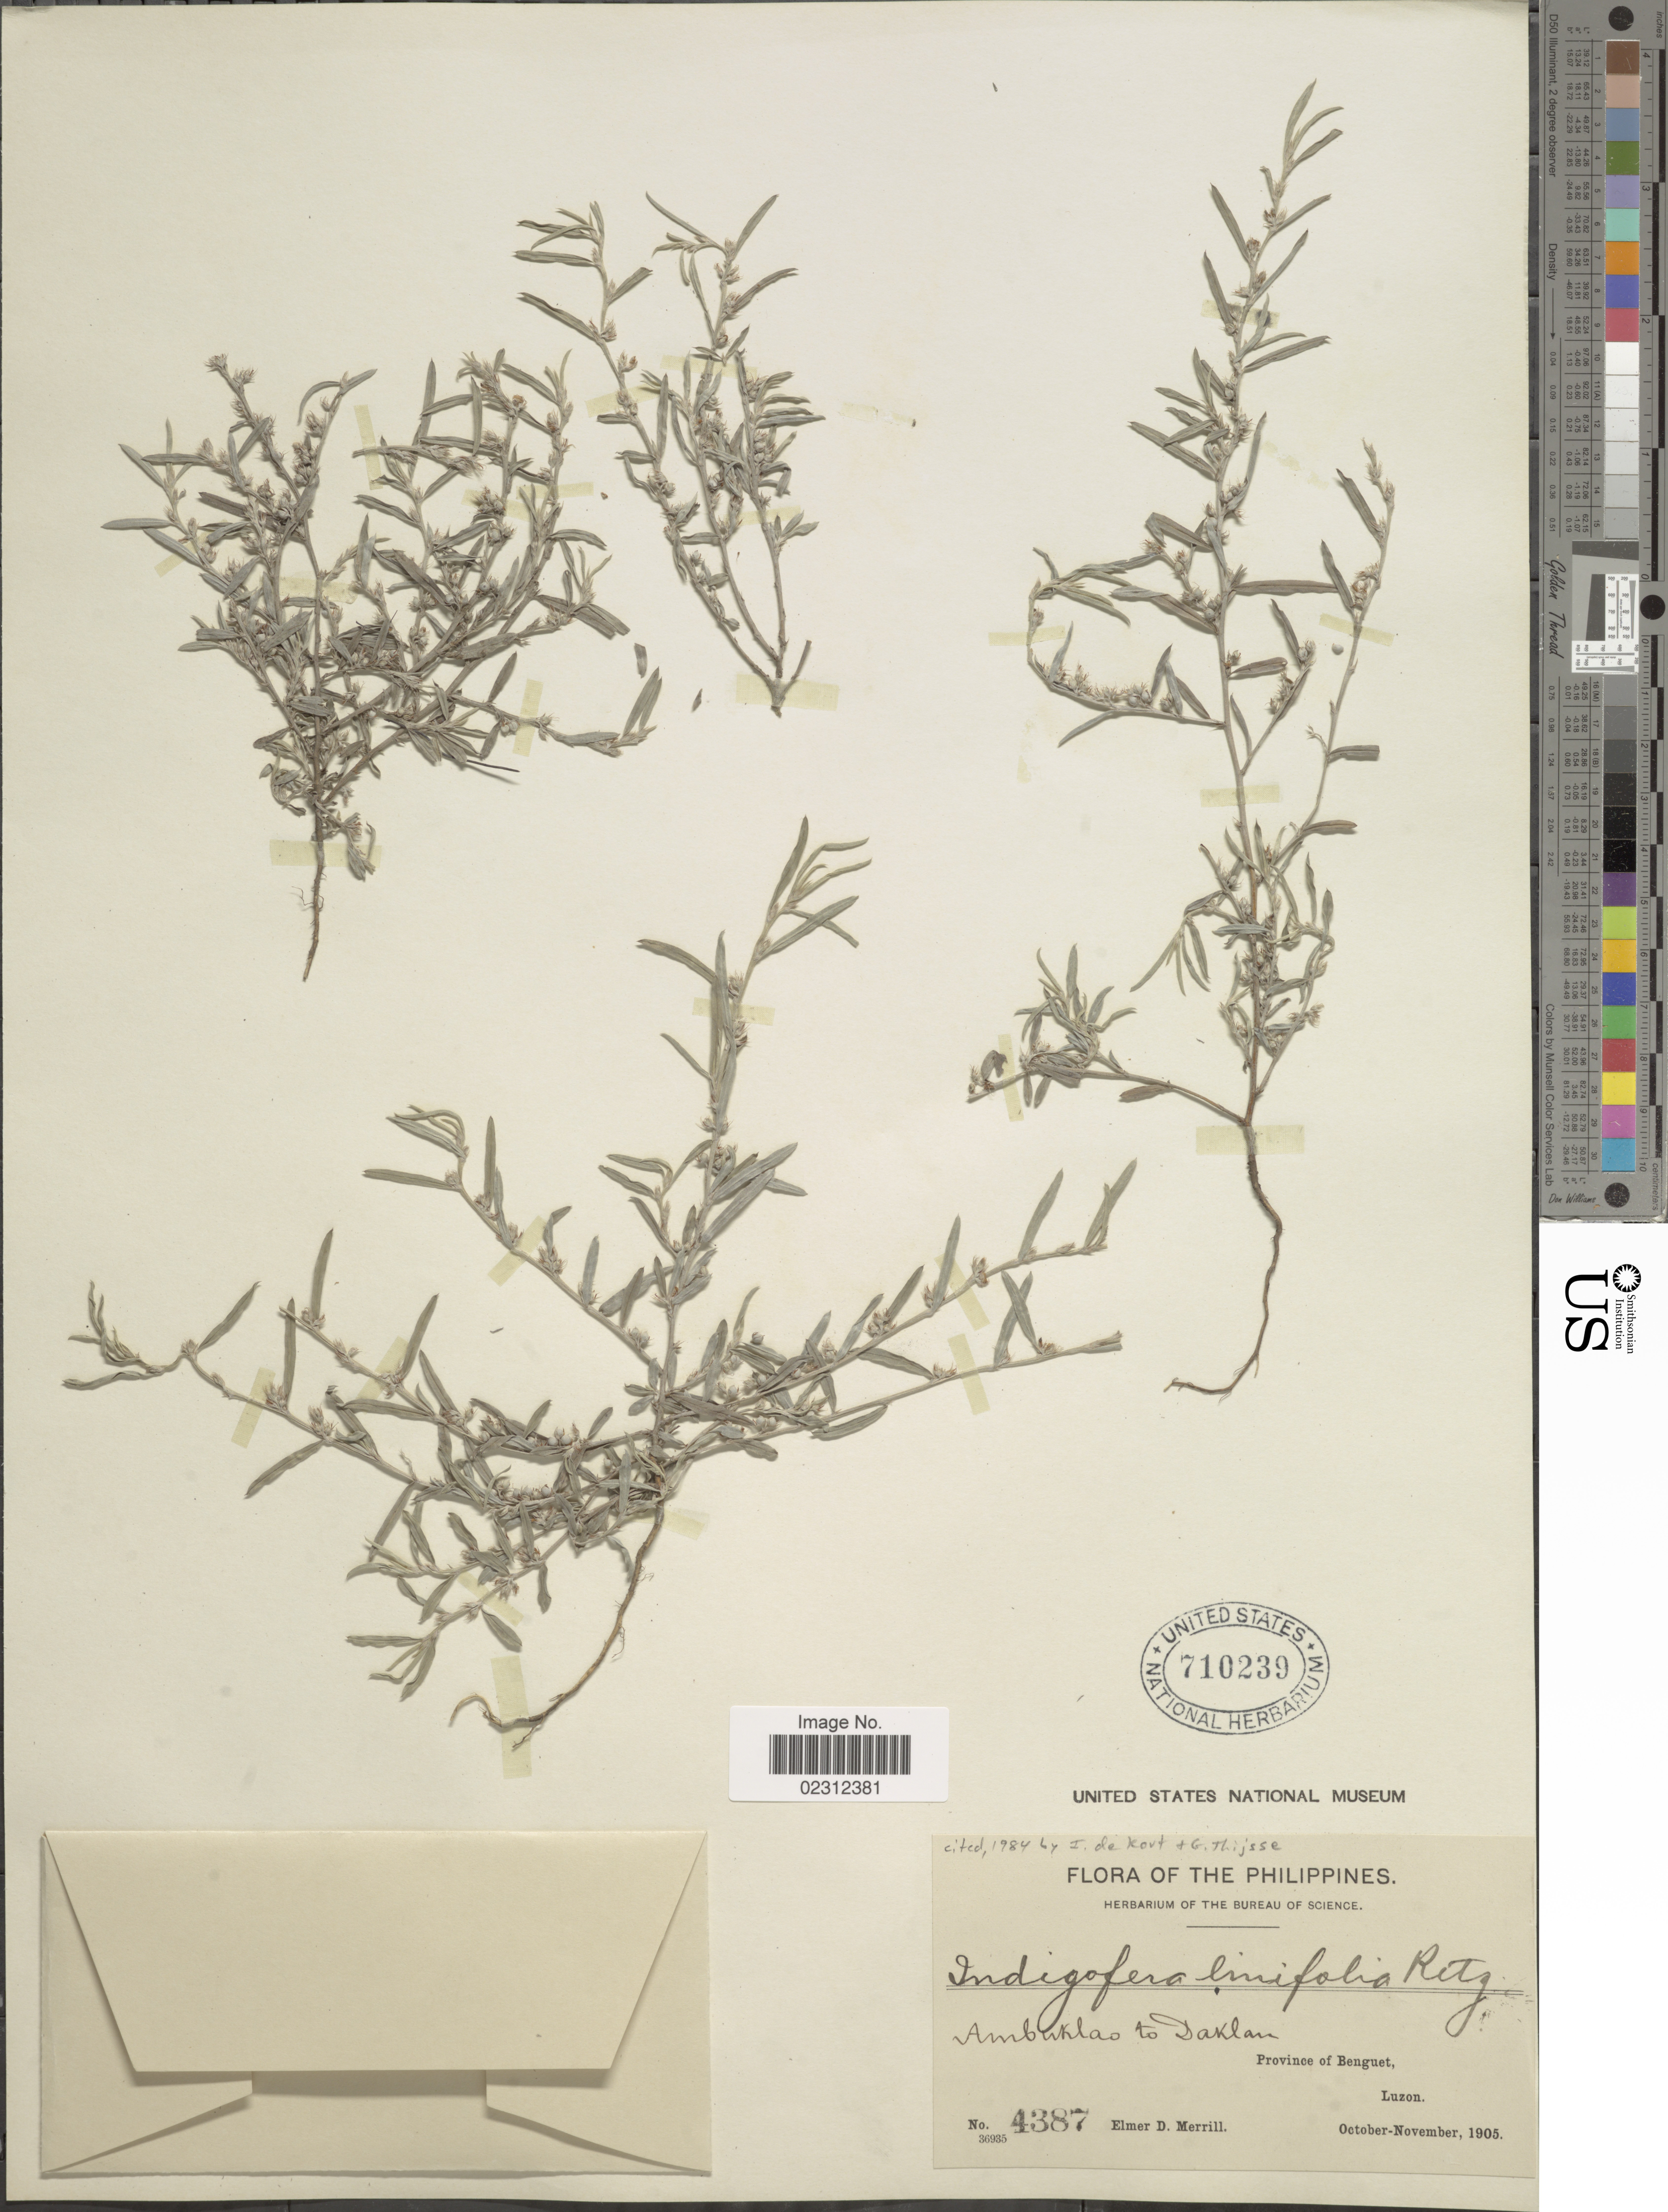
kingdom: Plantae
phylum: Tracheophyta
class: Magnoliopsida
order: Fabales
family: Fabaceae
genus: Indigofera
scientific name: Indigofera linifolia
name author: Retz.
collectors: E. D. Merrill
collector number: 4387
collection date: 1905-10/1905-11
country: Philippines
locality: Ambuklao to Daklan, Province of Benguet, Luzon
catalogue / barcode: US 710239